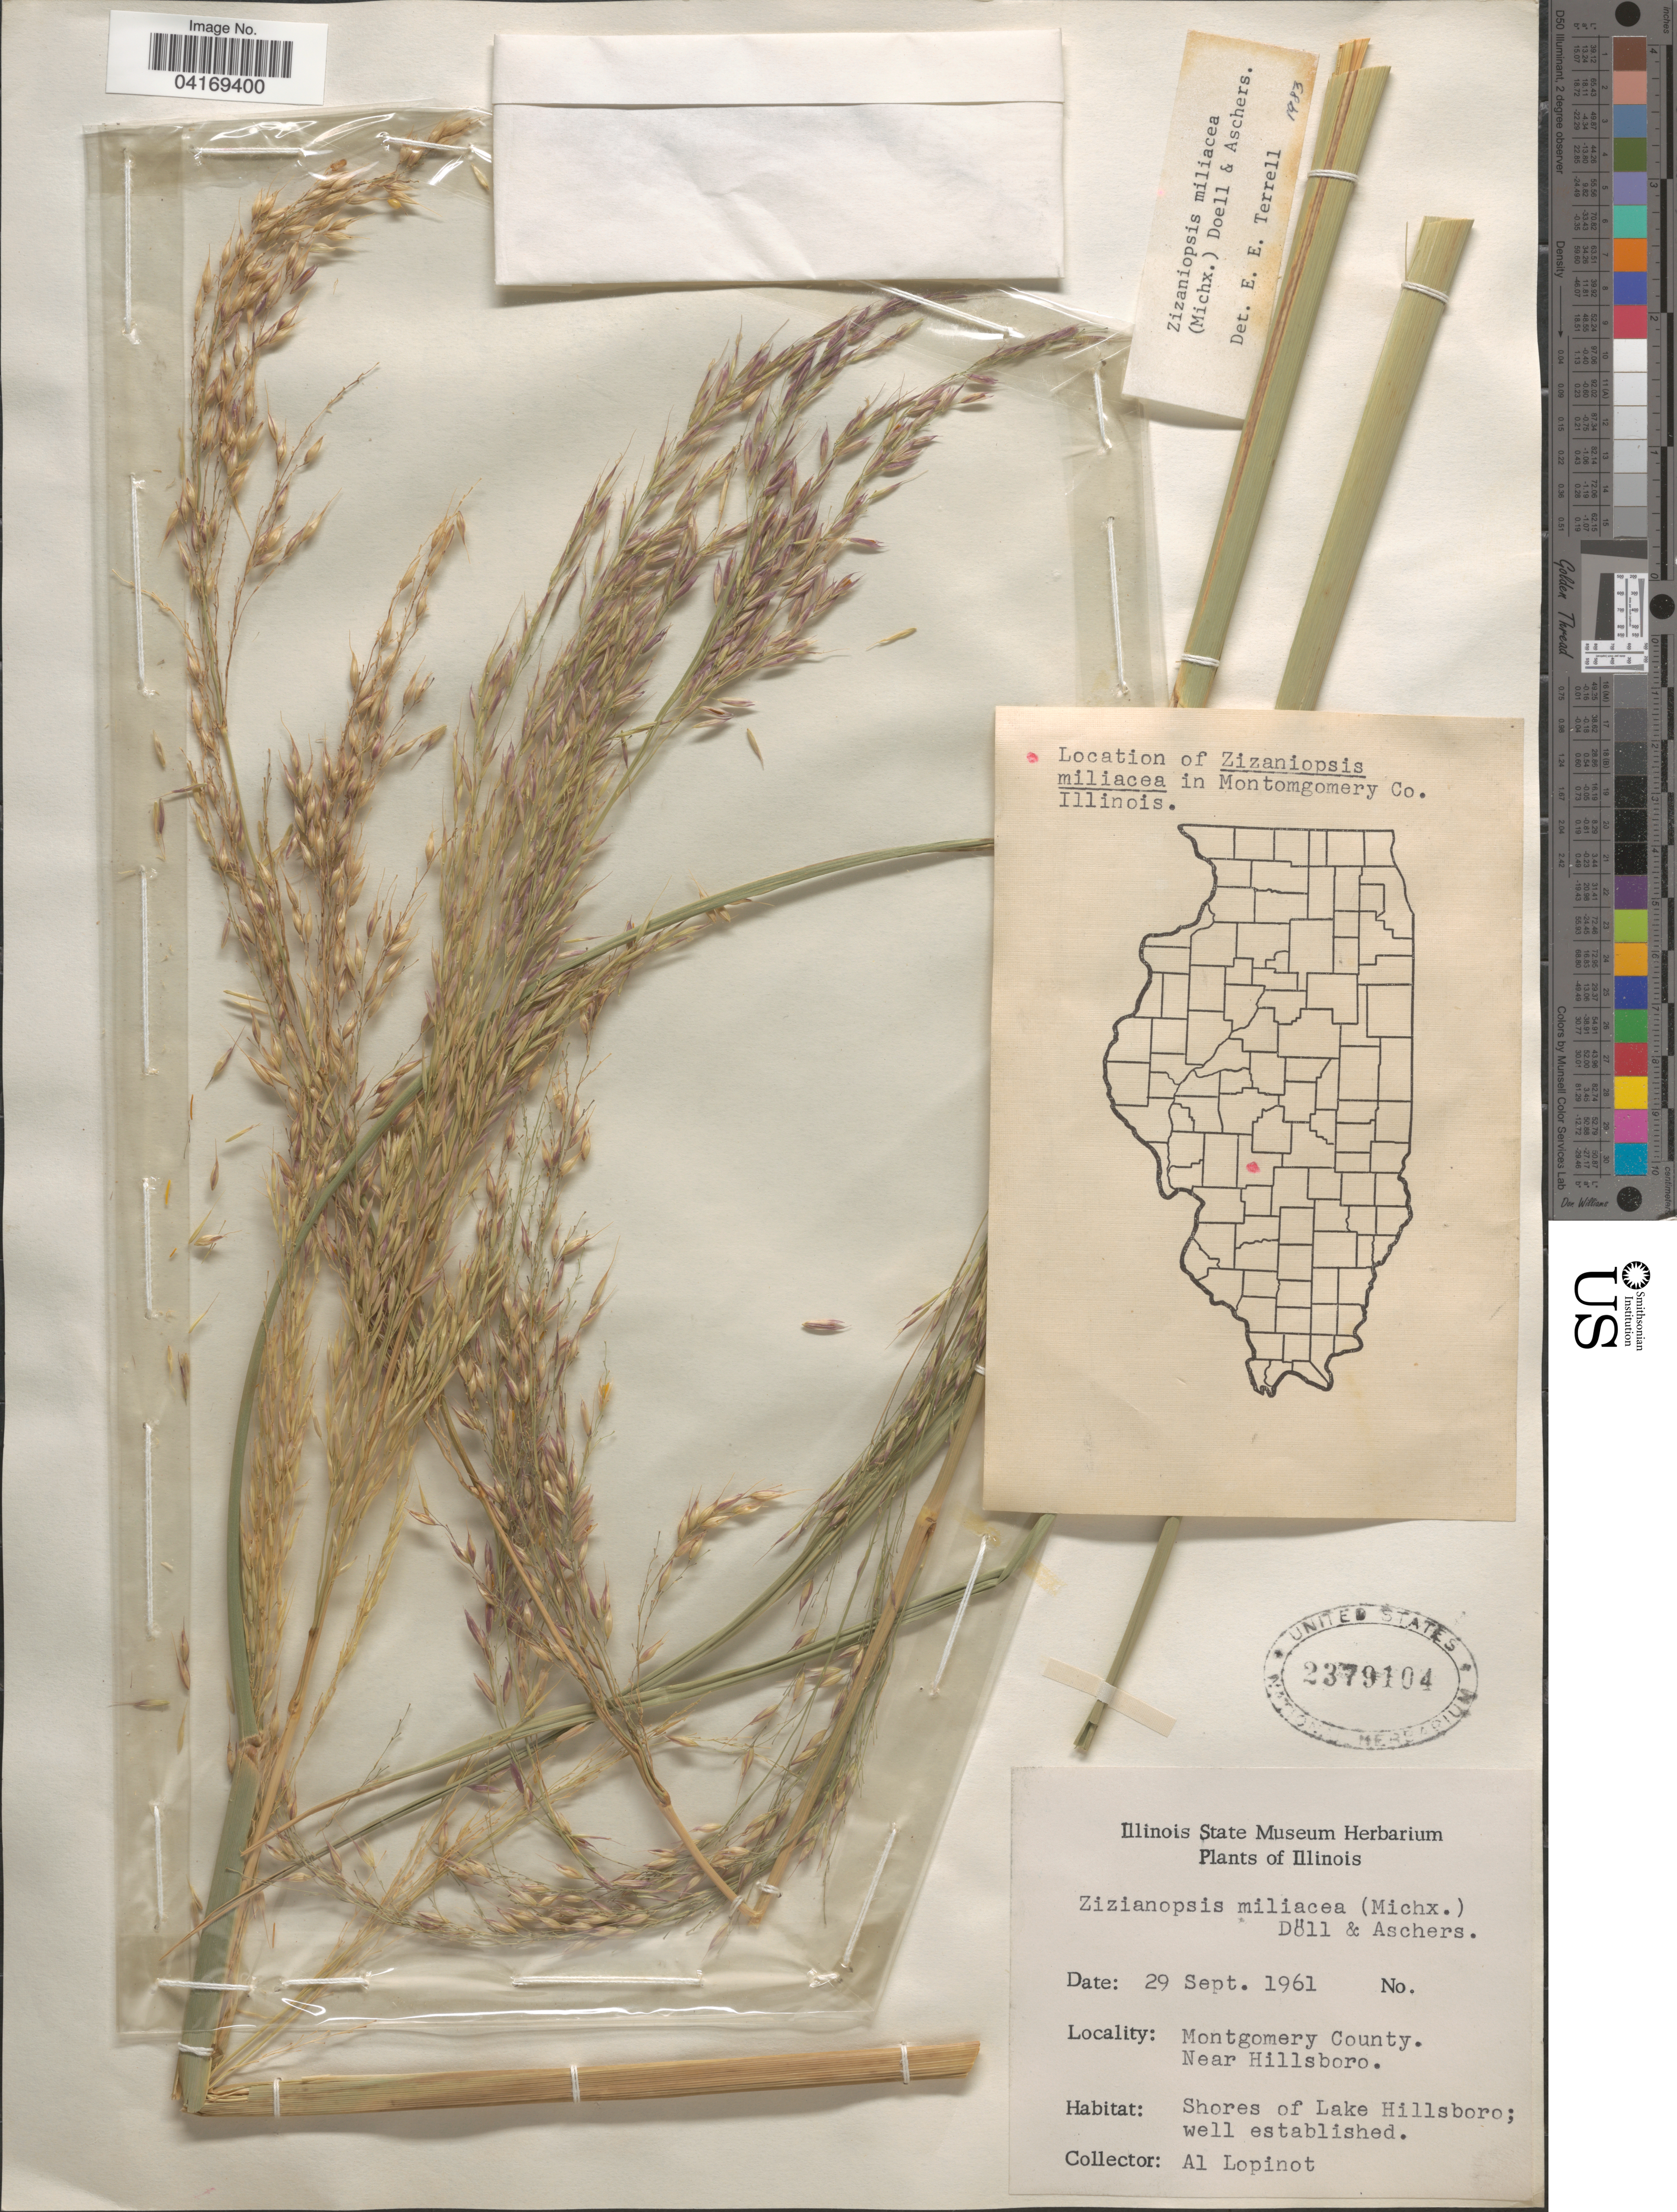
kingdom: Plantae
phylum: Tracheophyta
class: Liliopsida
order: Poales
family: Poaceae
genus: Zizaniopsis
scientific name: Zizaniopsis miliacea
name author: (Michx.) Döll & Asch.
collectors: A. Lopinot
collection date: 1961-09-29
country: United States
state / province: Illinois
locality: Montgomery County. Near Hillsboro. Shores of Lake Hillsboro.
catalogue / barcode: US 2379104